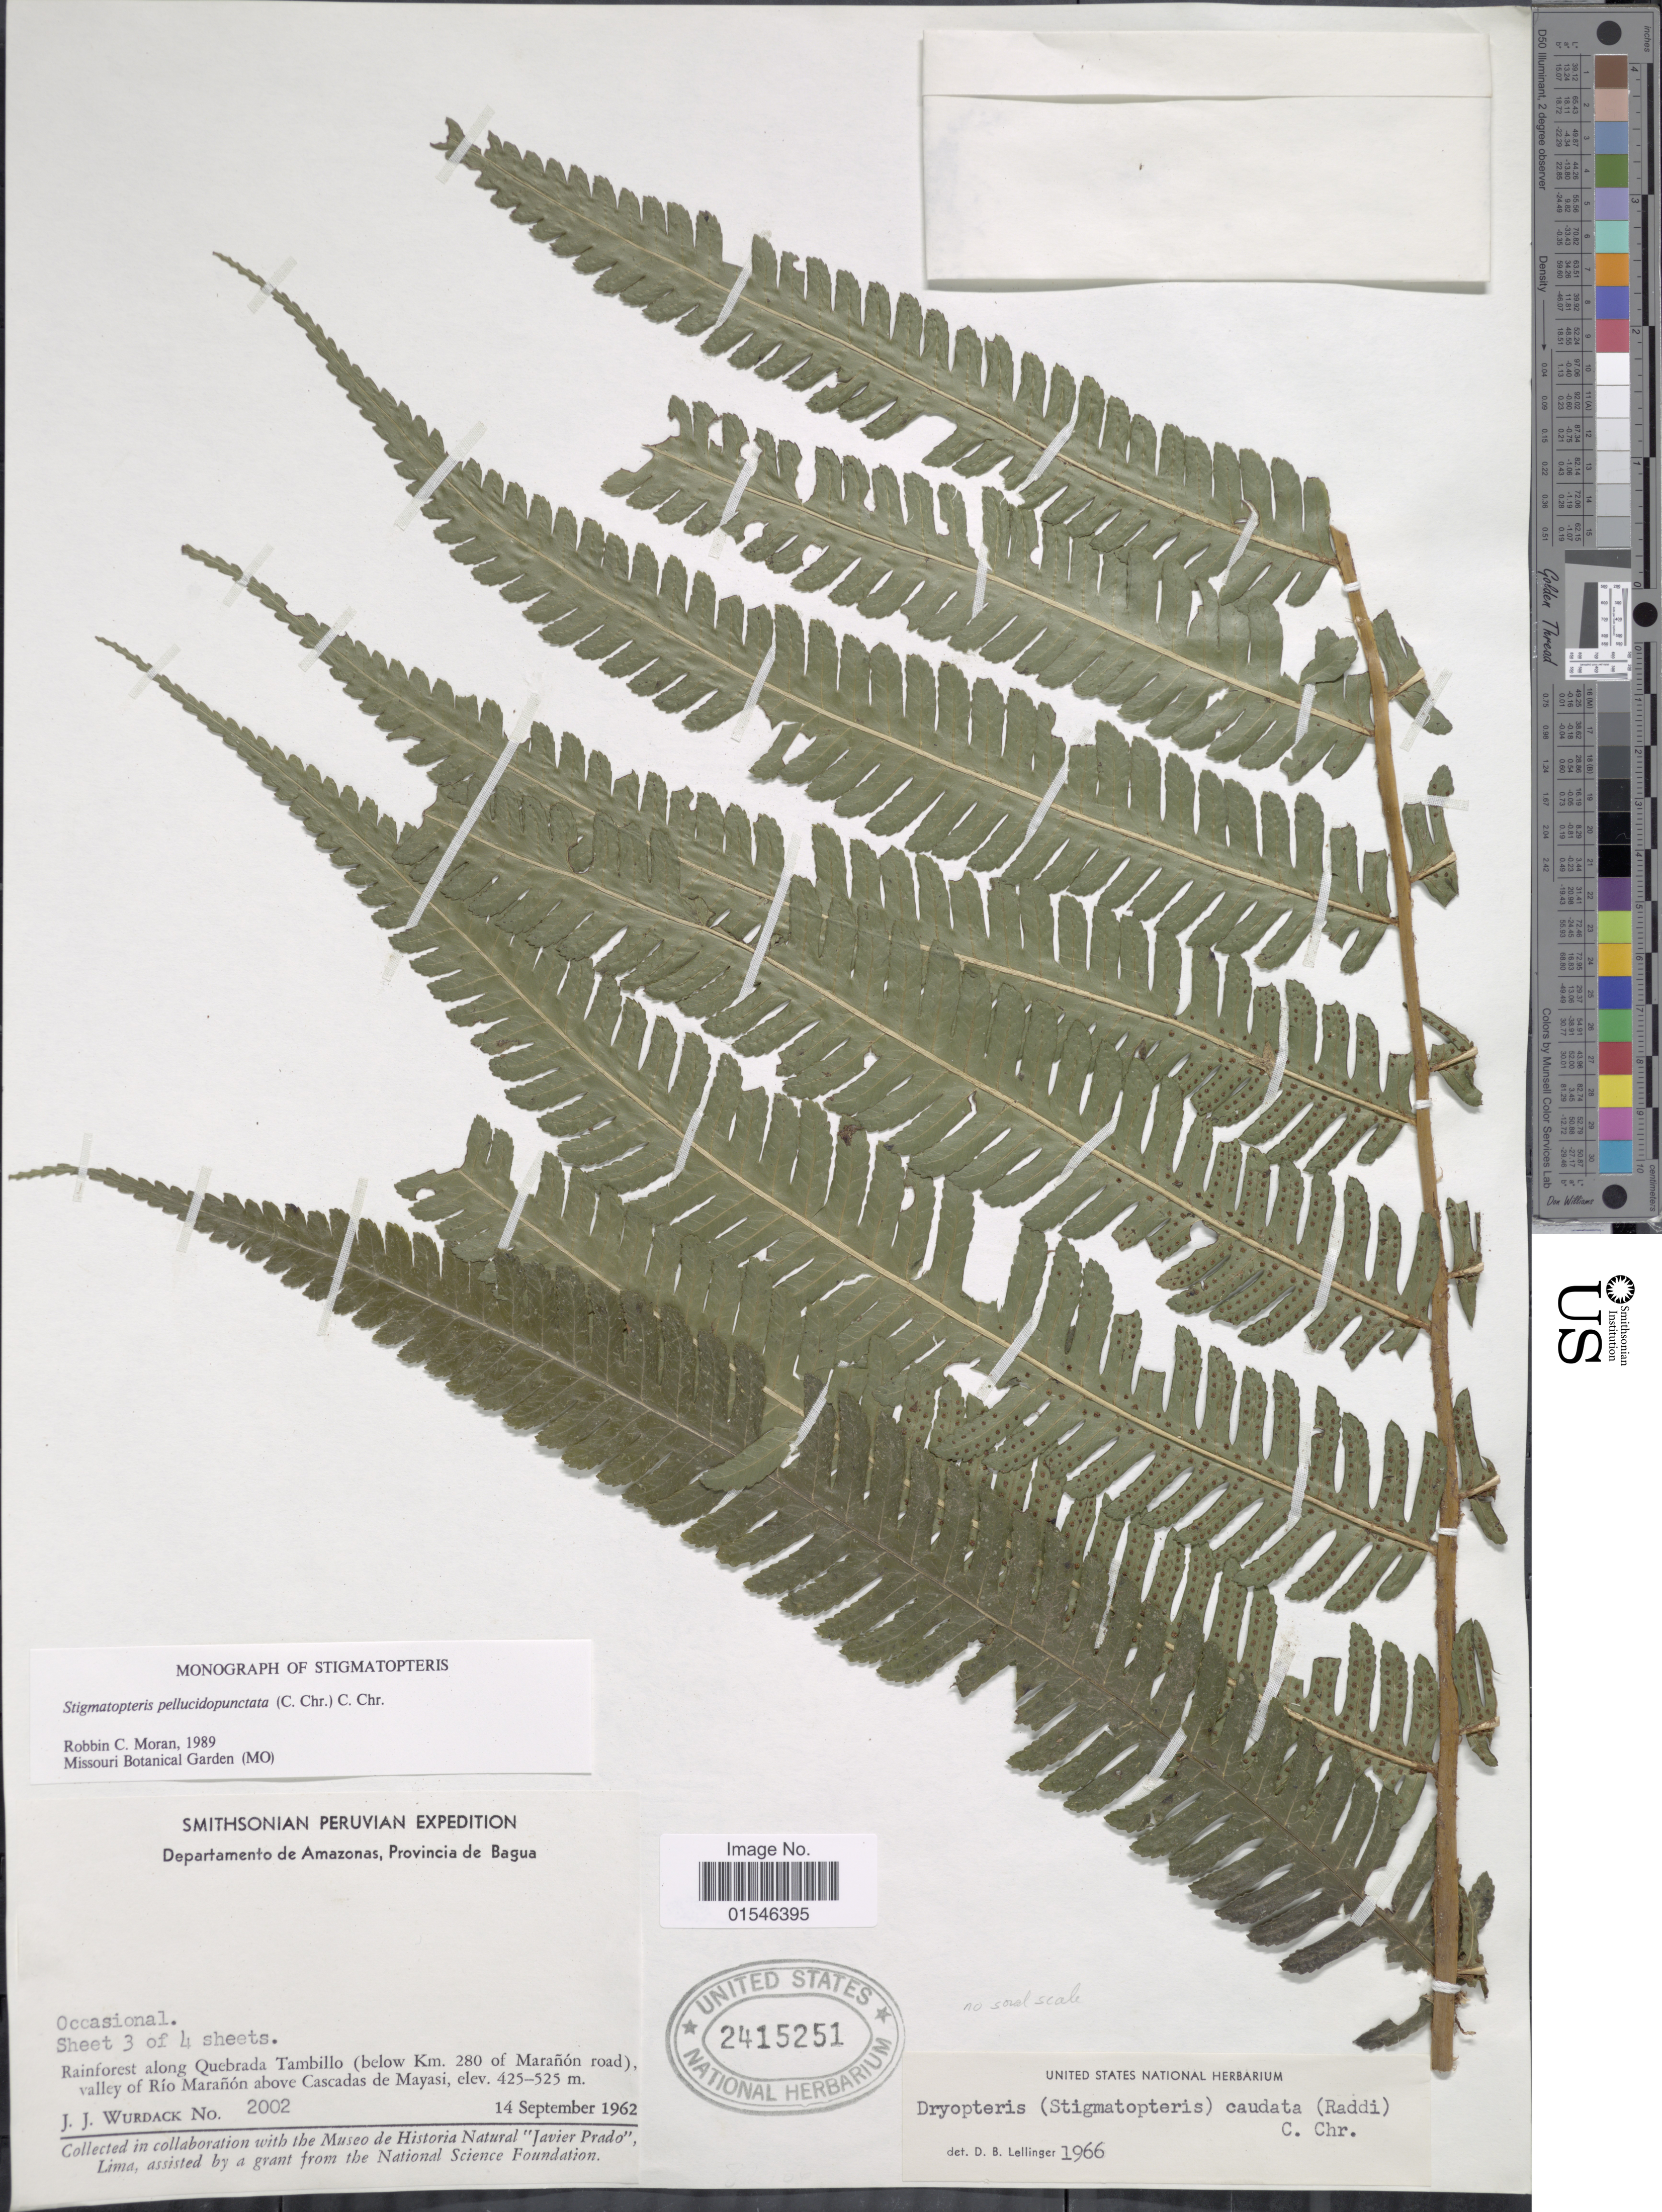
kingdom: Plantae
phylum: Tracheophyta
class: Polypodiopsida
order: Polypodiales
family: Dryopteridaceae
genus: Stigmatopteris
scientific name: Stigmatopteris pellucidopunctata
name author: (C. Chr.) C. Chr.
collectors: J. J. Wurdack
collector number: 2002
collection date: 1962-09-14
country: Peru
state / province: Amazonas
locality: Provincia de Bagua. Rainforest along Quebrada Tambillo (below Km. 280 of Marañon road), valley of Río Marañon above Cascadas de Mayasi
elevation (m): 425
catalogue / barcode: US 2415251